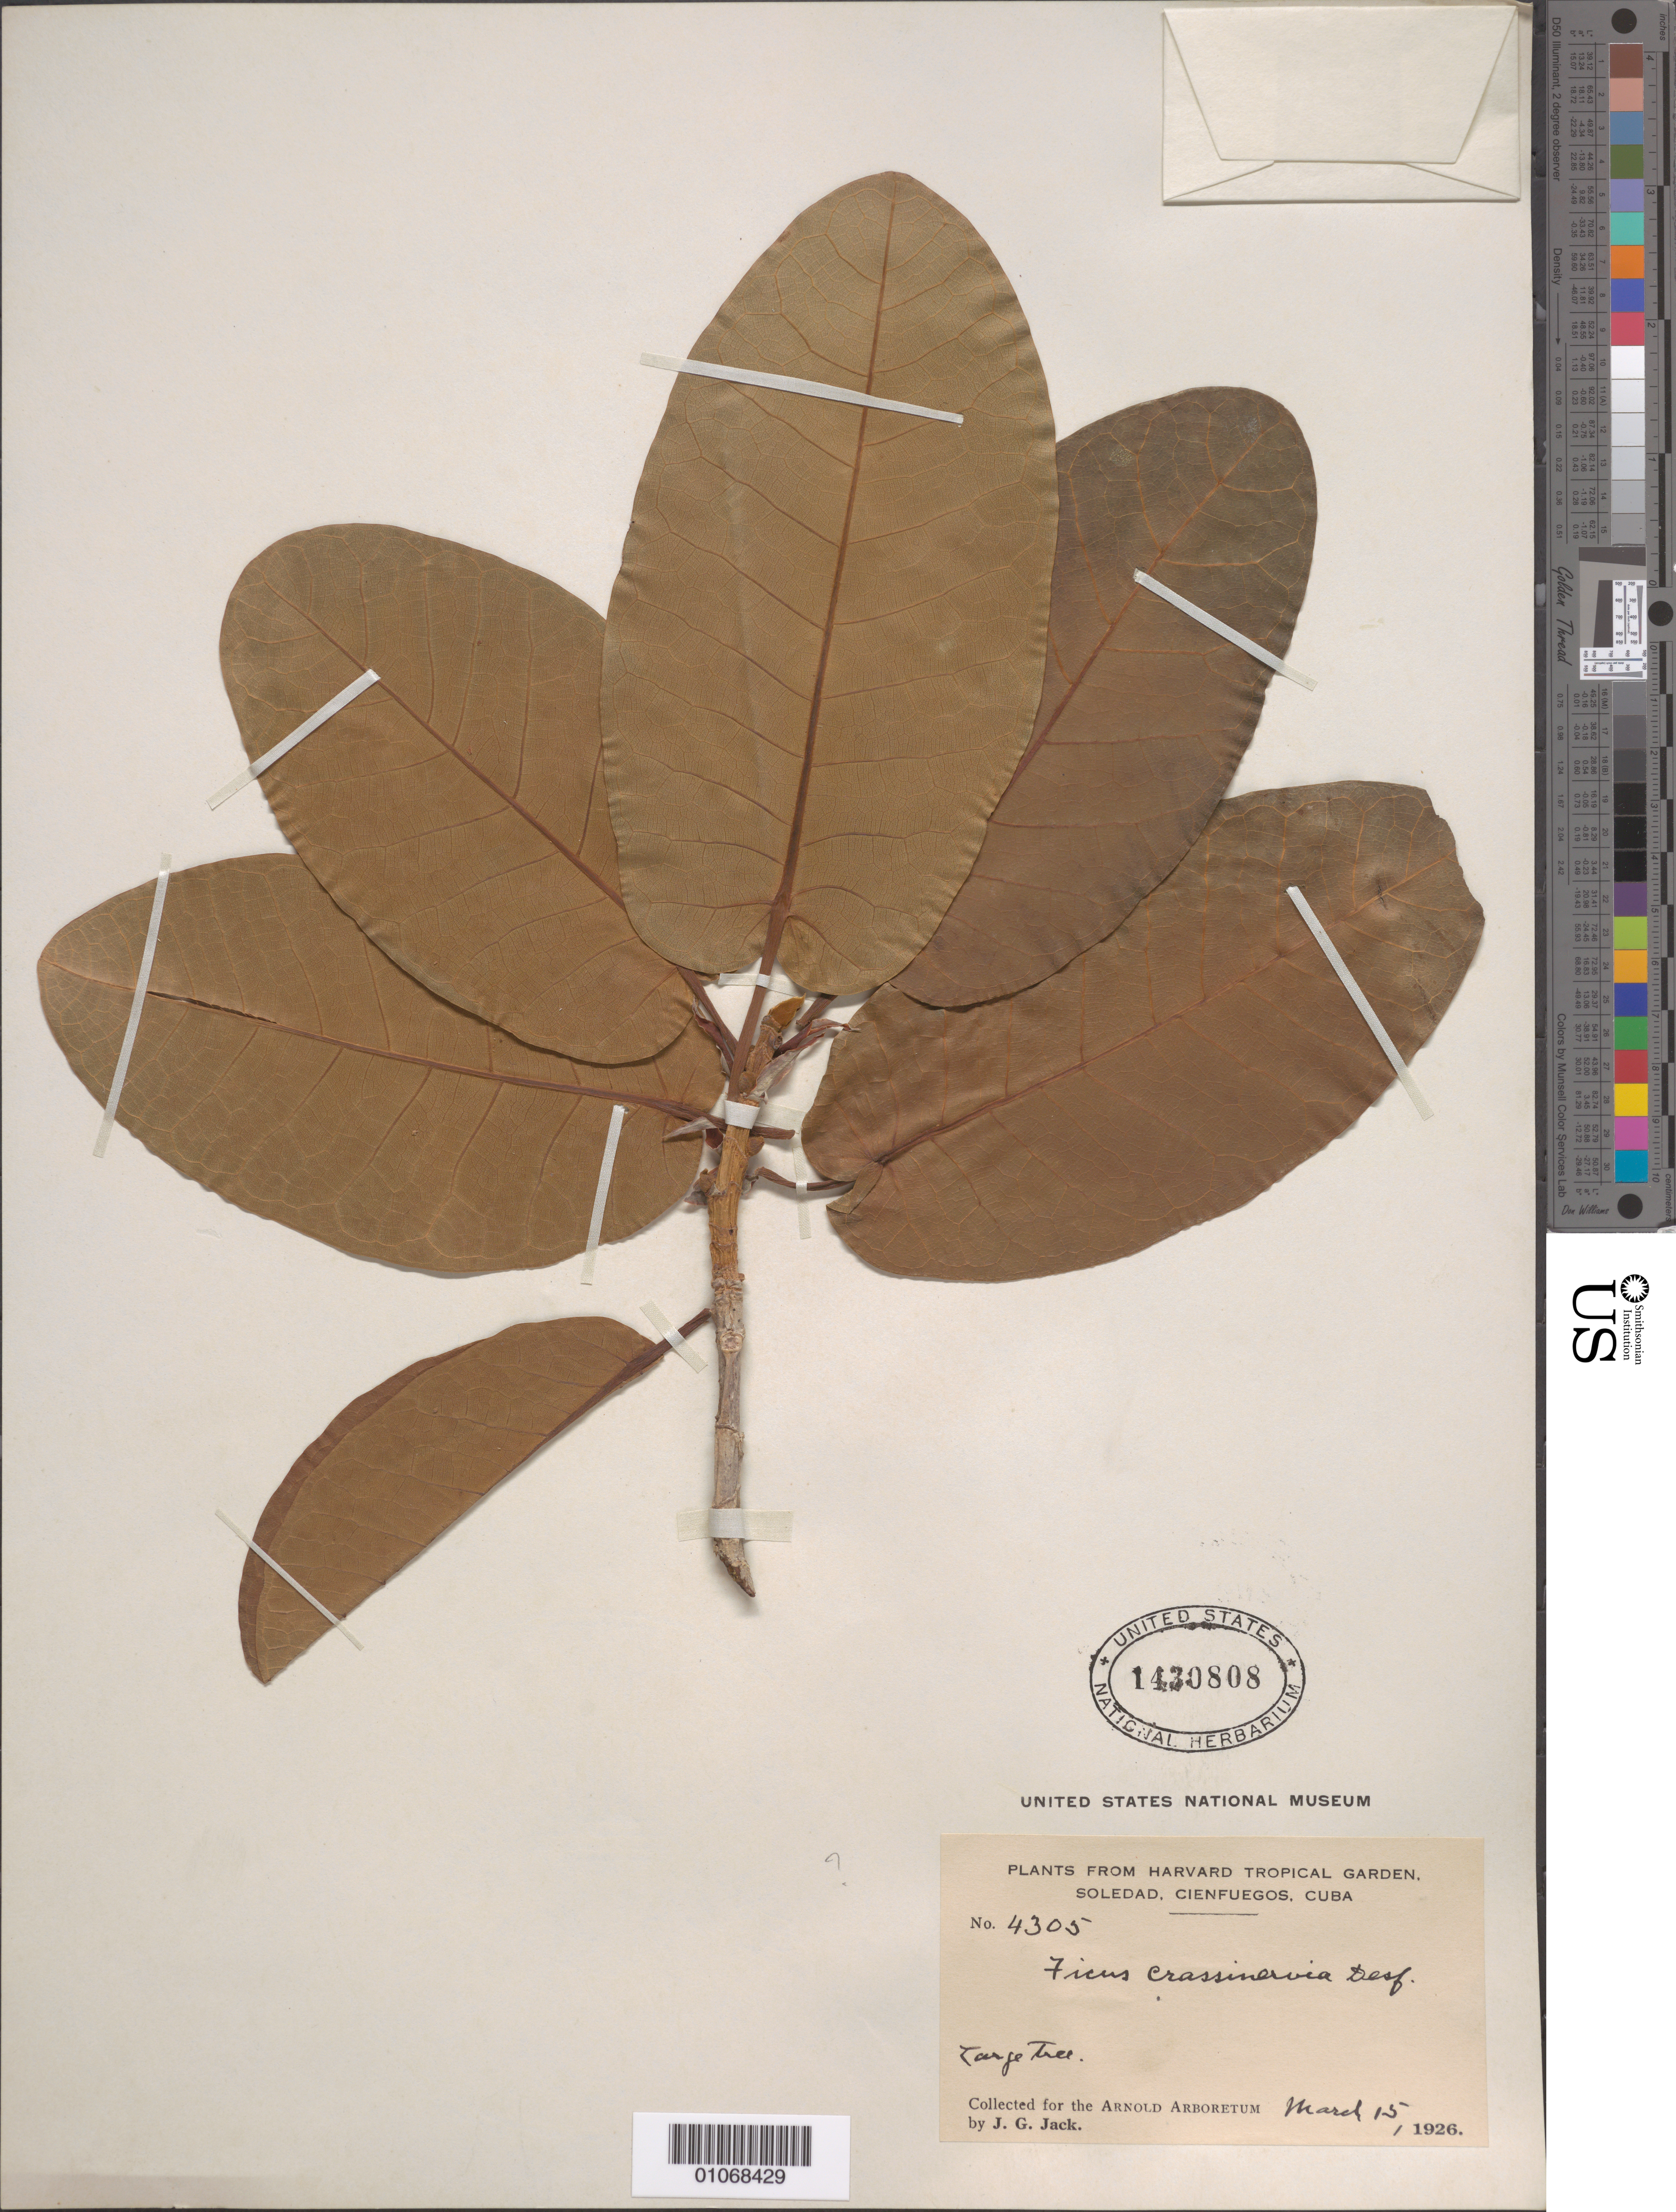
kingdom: Plantae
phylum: Tracheophyta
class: Magnoliopsida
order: Rosales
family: Moraceae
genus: Ficus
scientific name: Ficus trigonata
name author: L.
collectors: J. G. Jack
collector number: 4305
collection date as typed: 15 Mar 1926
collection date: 1926-03-15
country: Cuba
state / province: Cienfuegos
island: Cuba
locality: Soledad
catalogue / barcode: US 1430808